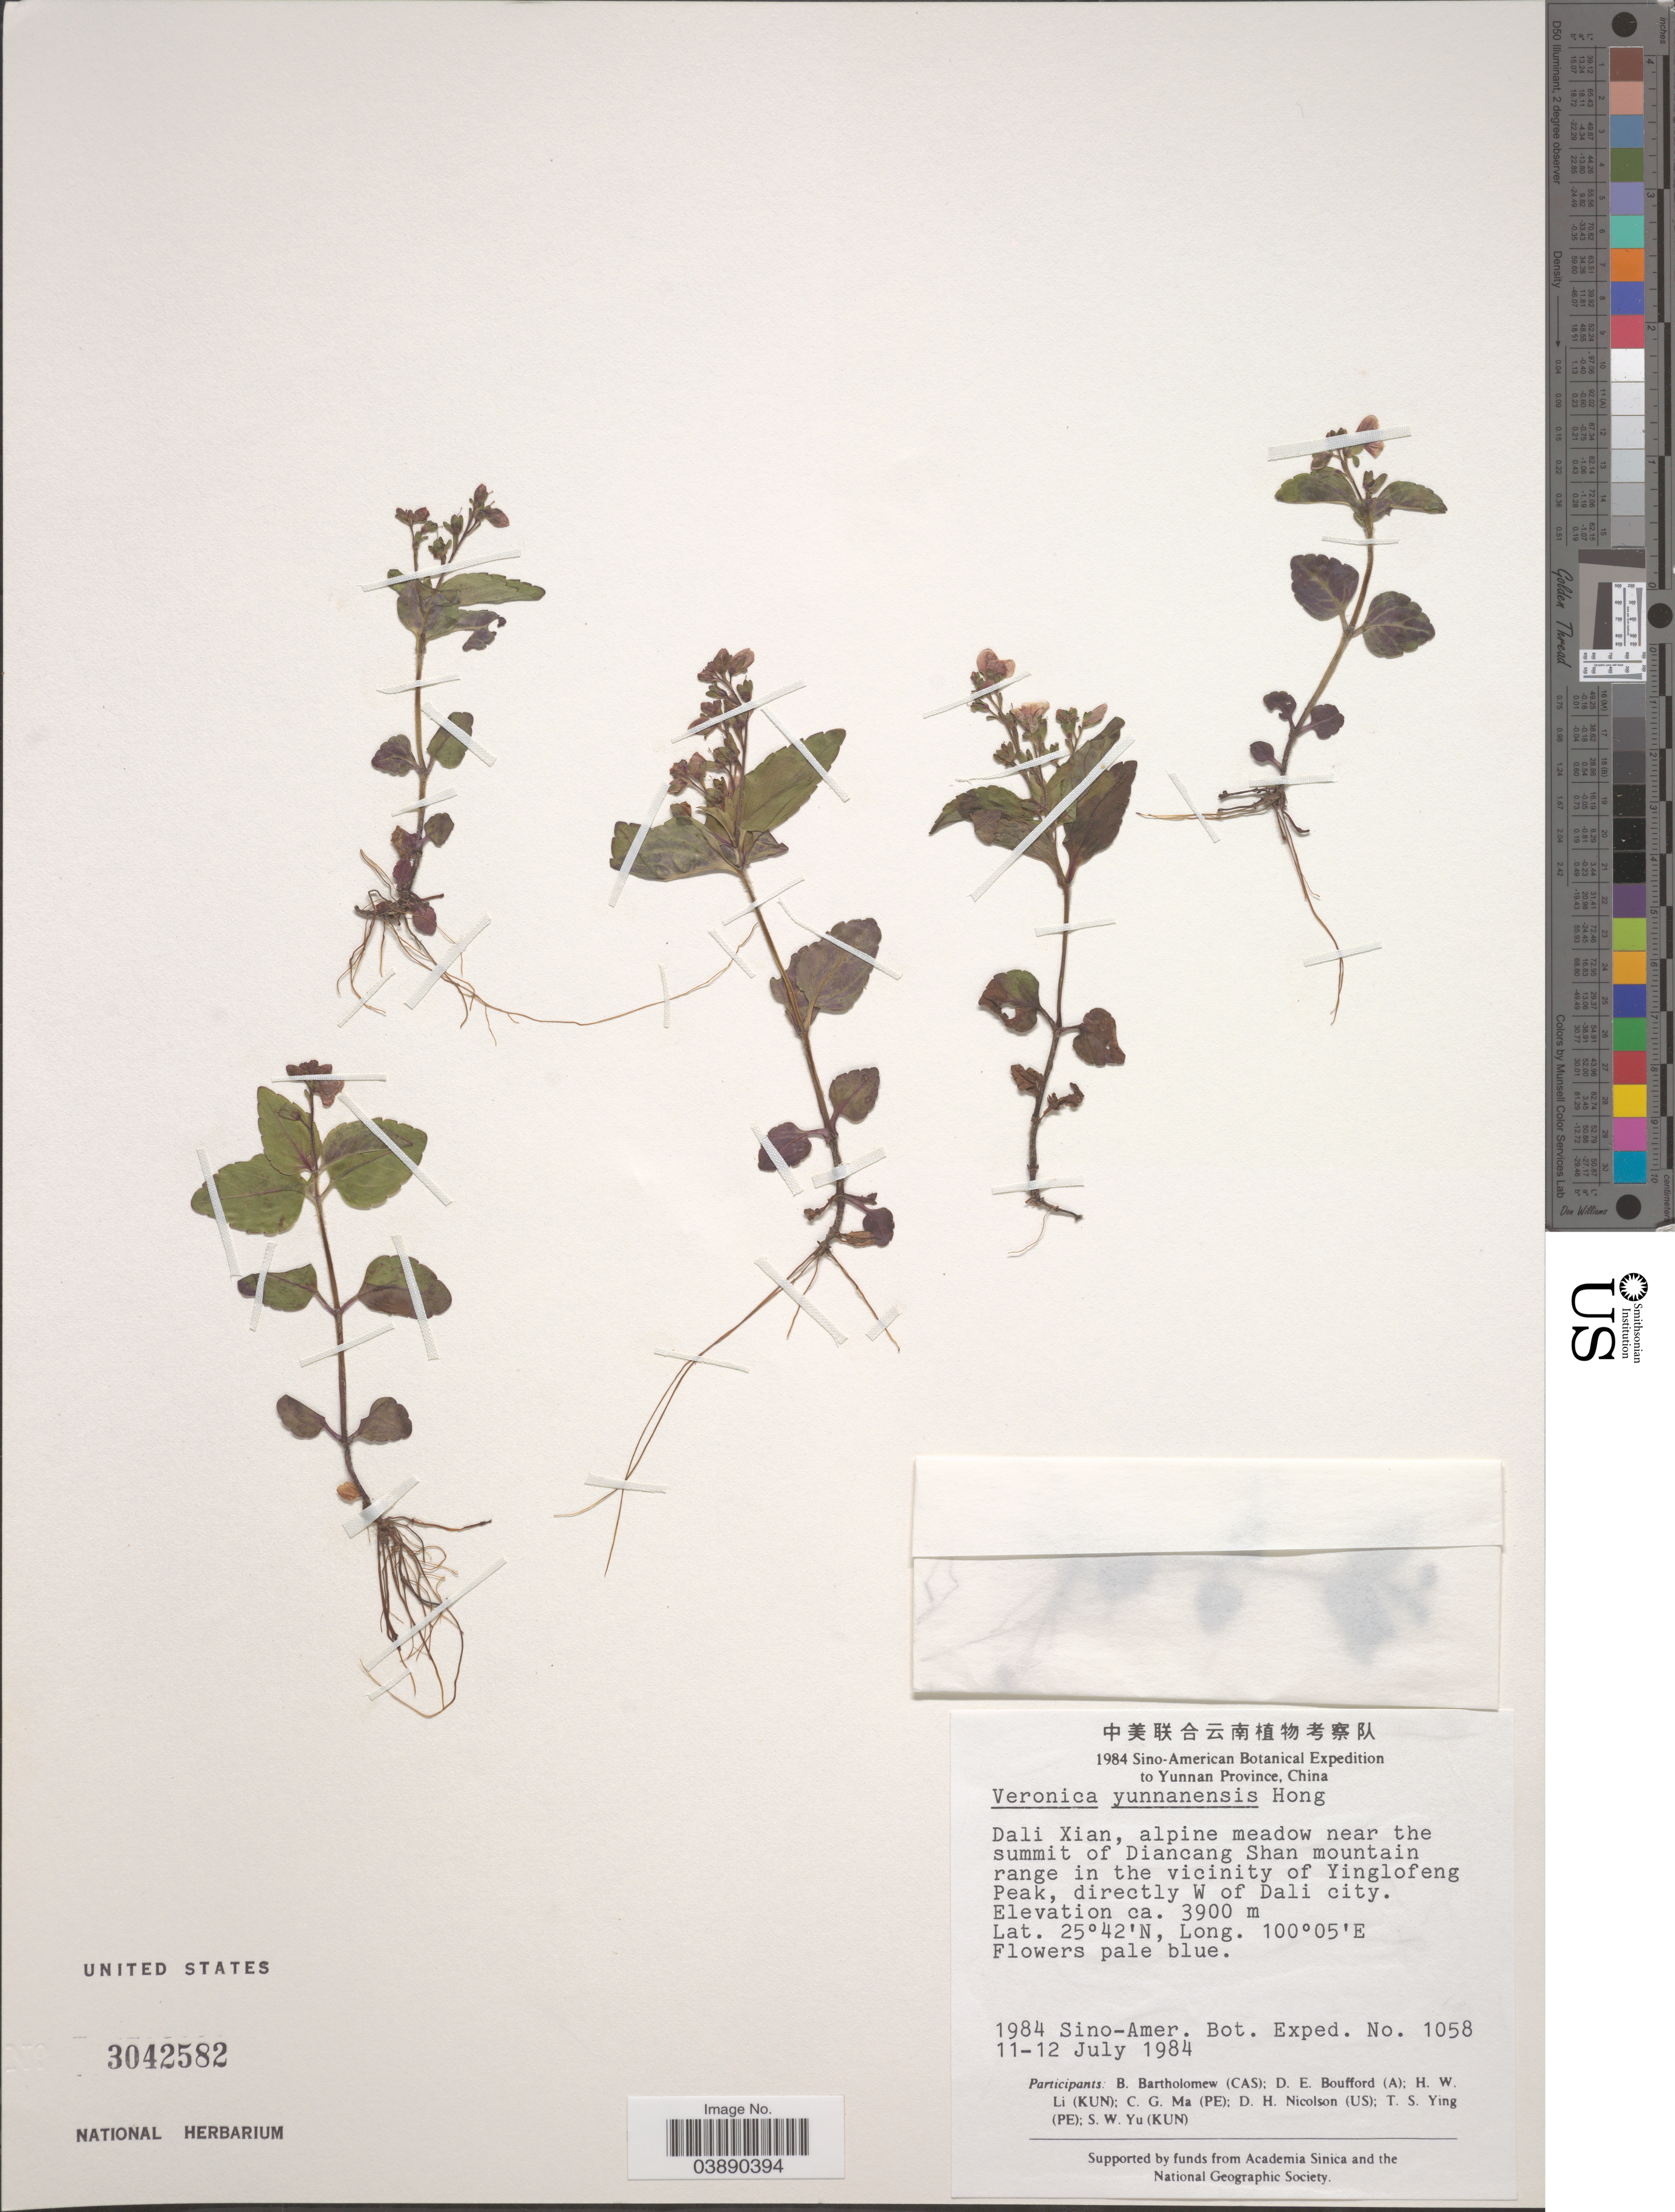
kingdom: Plantae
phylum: Tracheophyta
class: Magnoliopsida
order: Lamiales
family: Plantaginaceae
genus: Veronica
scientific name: Veronica yunnanensis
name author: D.Y. Hong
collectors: Sino-Amer. Bot. Exped. 1984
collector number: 1058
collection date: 1984-07-11/1984-07-12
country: China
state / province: Yunnan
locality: Dali Xian, alpine meadow near the summit of Diancang Shan mountain range in the vicinity of Yinglofeng Peak, directly W of Dali city.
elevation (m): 3900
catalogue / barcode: US 3042582